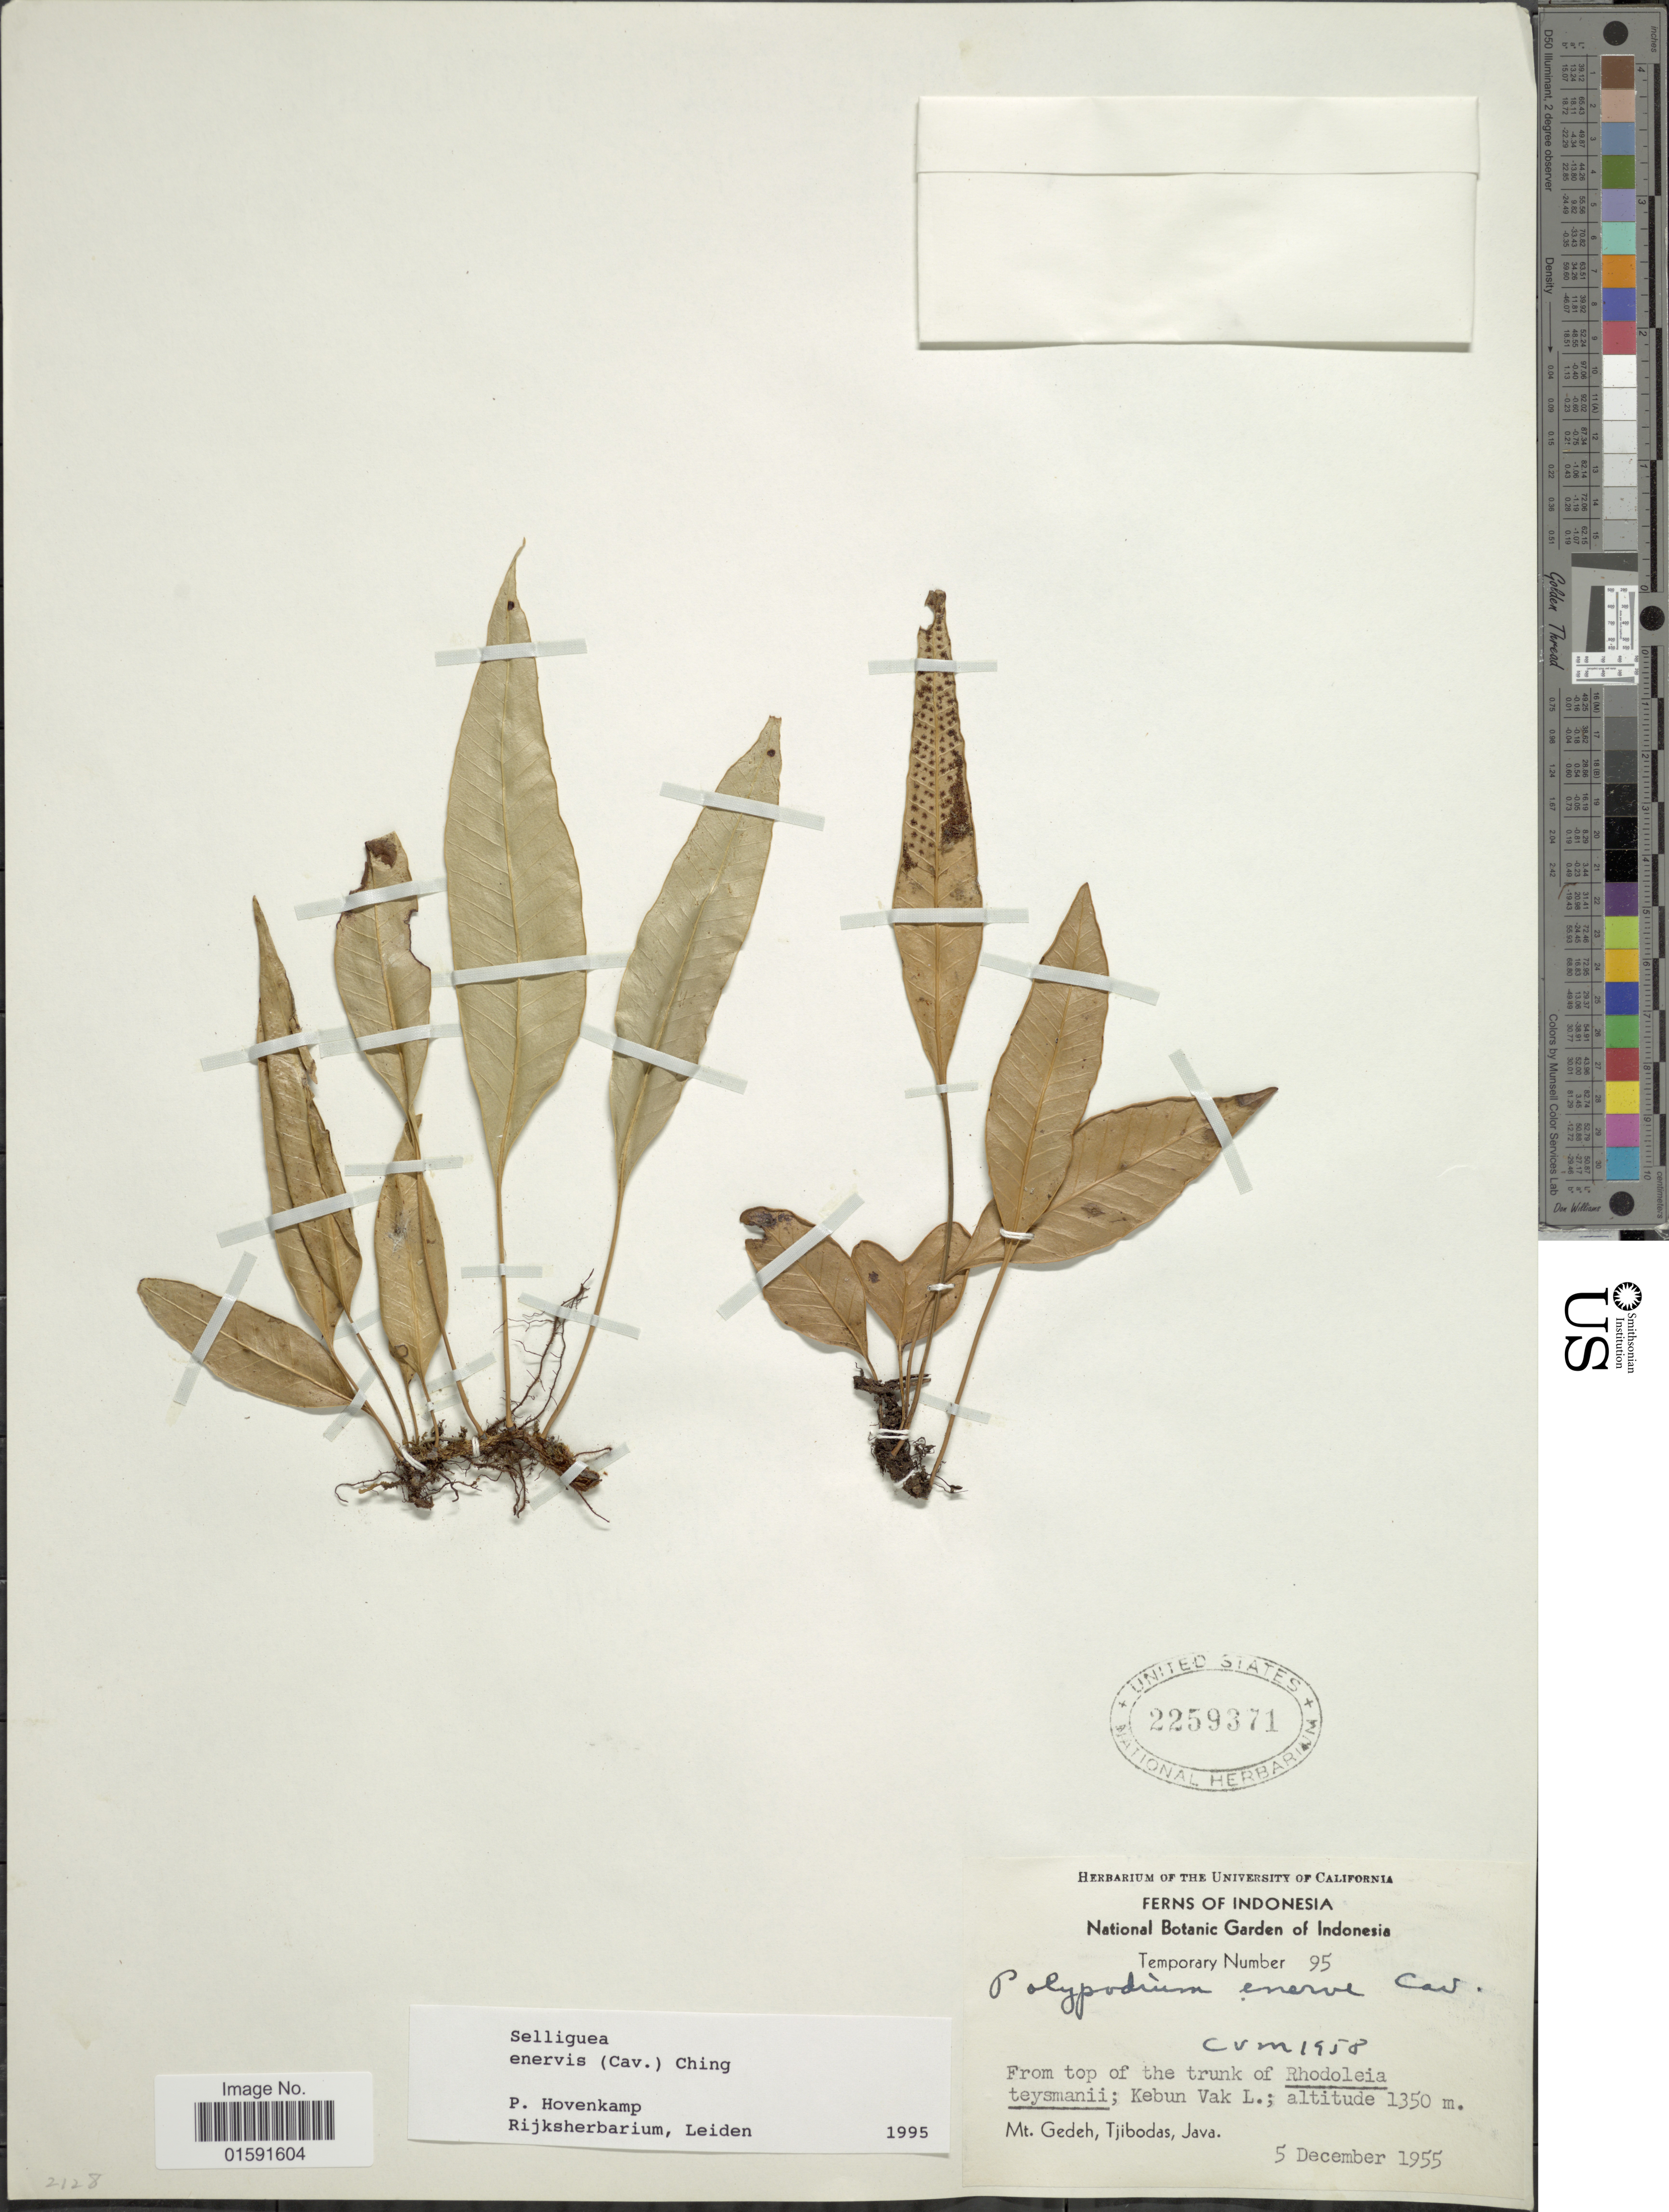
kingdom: Plantae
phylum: Tracheophyta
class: Polypodiopsida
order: Polypodiales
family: Polypodiaceae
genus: Selliguea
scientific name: Selliguea enervis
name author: (Cav.) Ching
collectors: ex herb. Univ. of California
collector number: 15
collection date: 1955-12-05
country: Indonesia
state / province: Java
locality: From top of the trunk lof Rhodoleia teysmanii; Kebun vak L. Mt, Gedeh, Tjokbidas, Java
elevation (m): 1350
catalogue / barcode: US 2259371